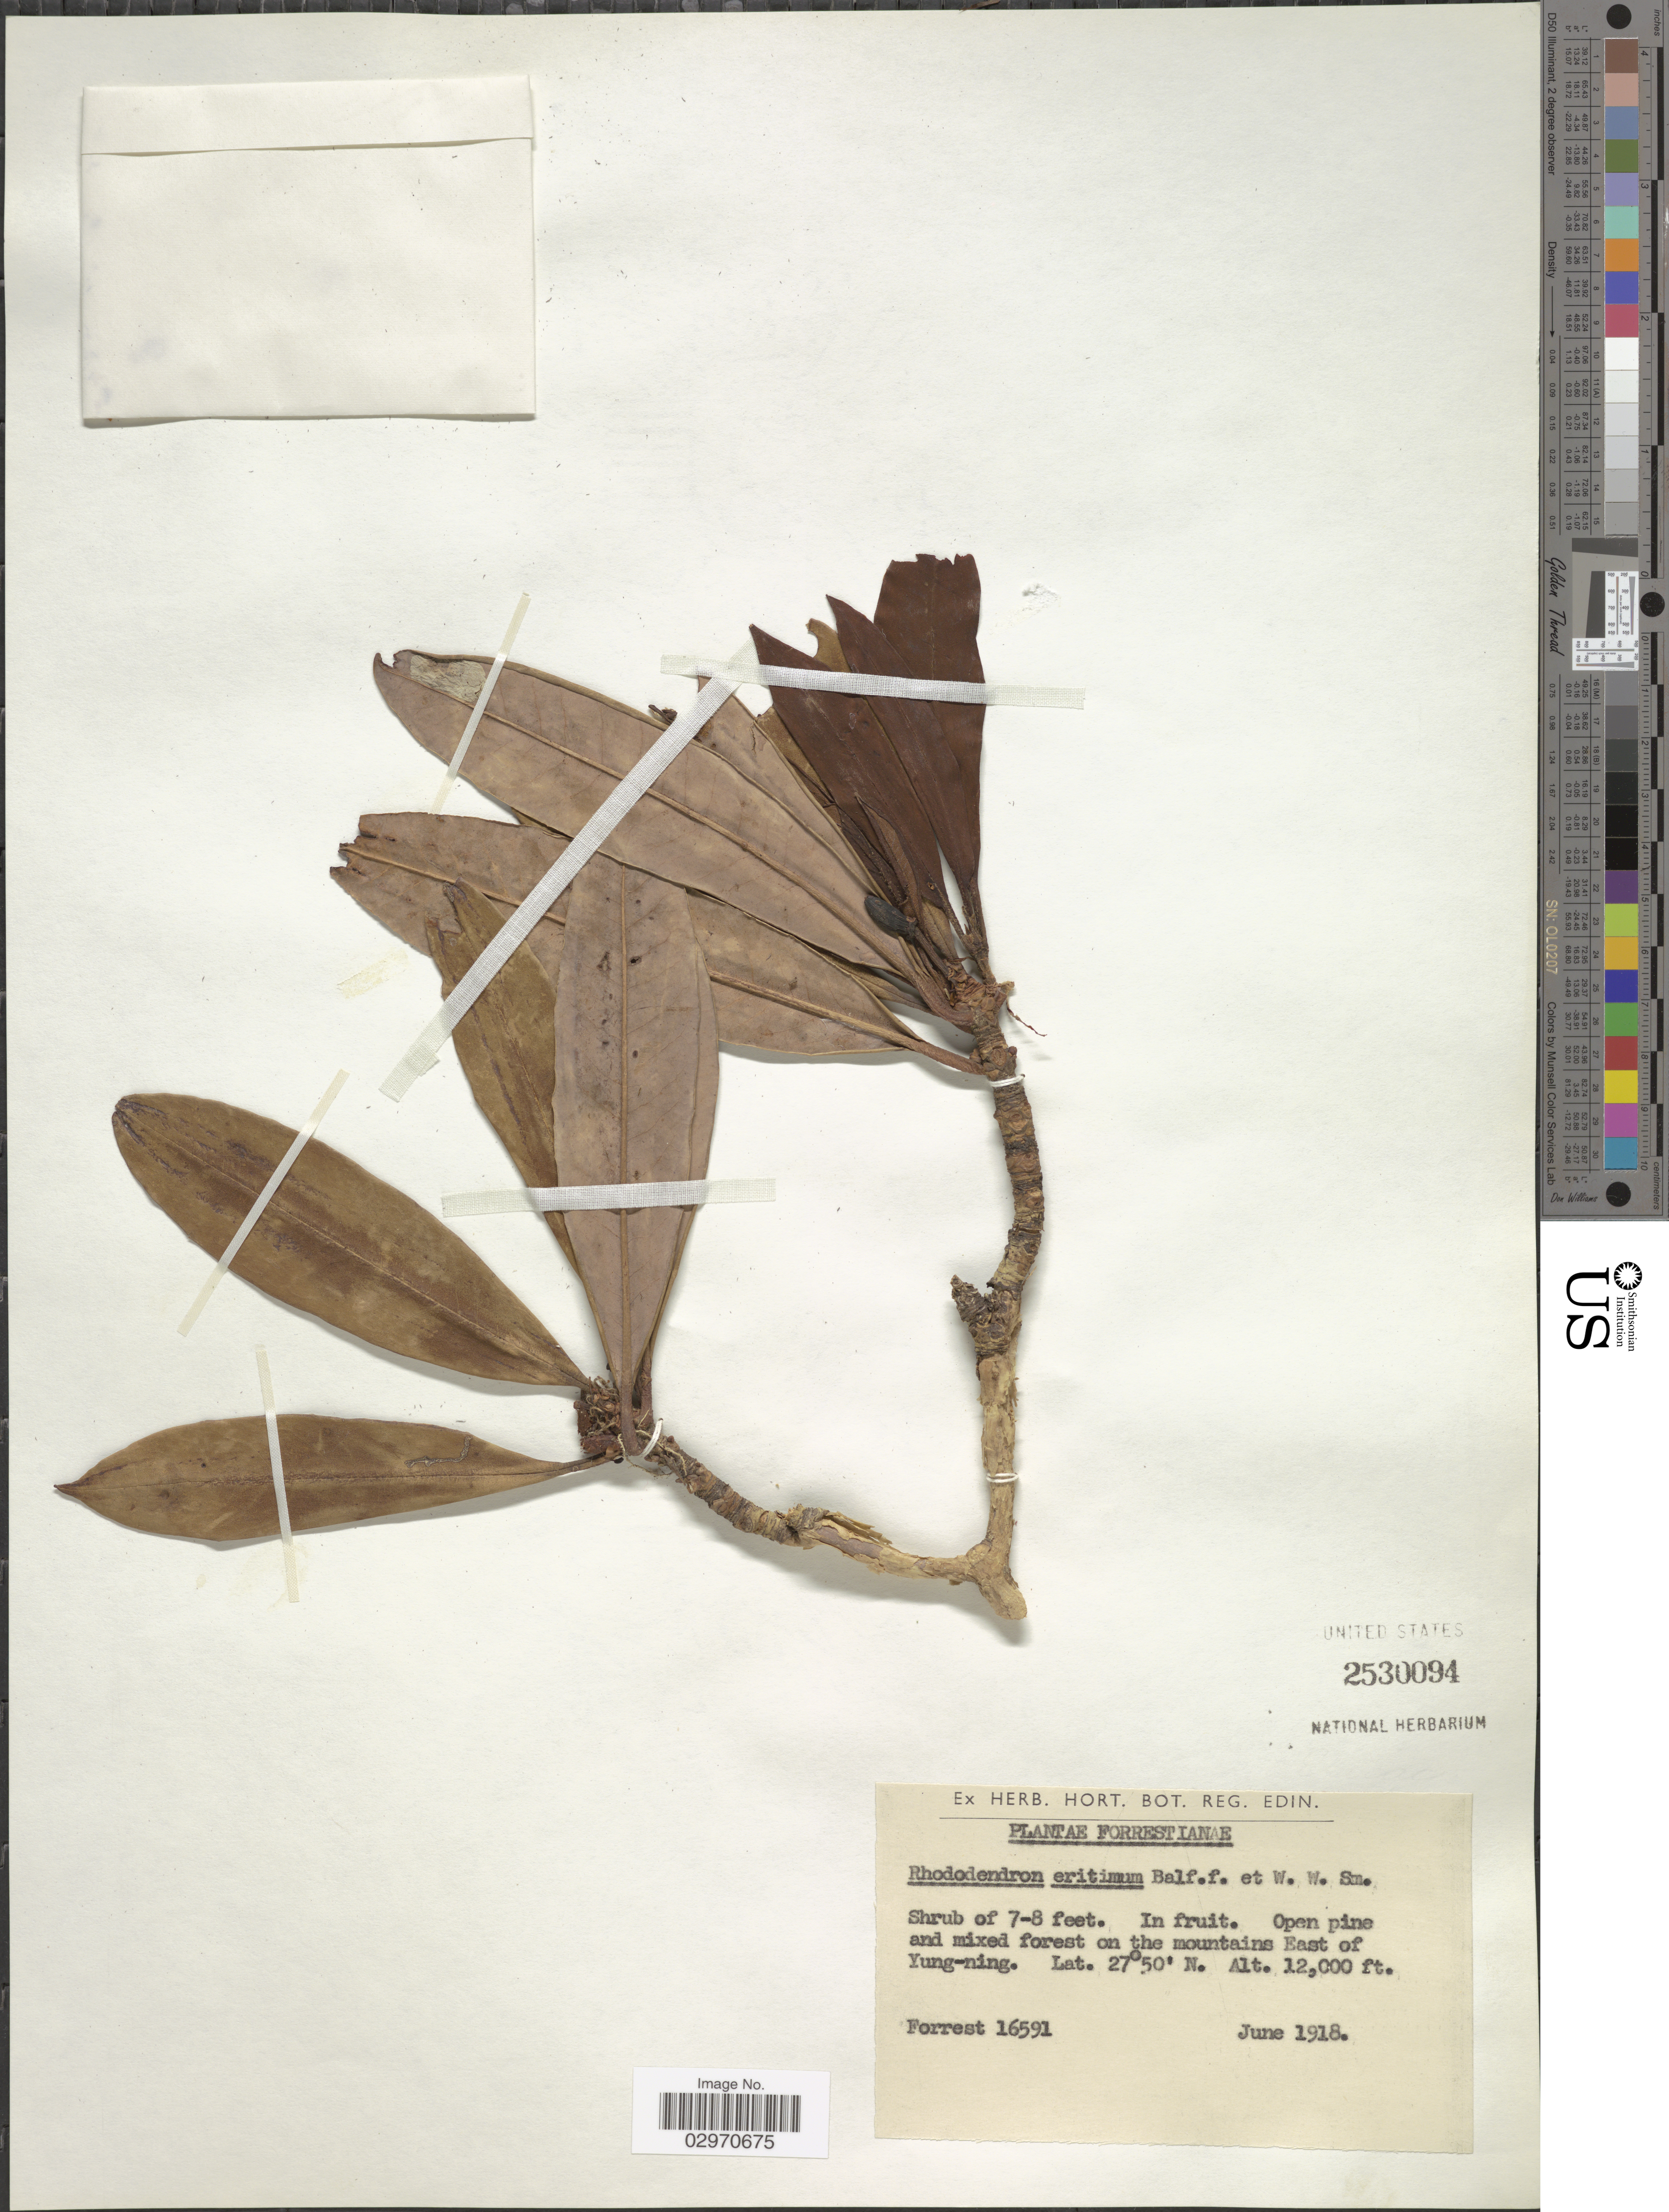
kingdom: Plantae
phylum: Tracheophyta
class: Magnoliopsida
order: Ericales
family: Ericaceae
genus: Rhododendron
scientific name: Rhododendron eritimum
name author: Balf. f. & W.W. Sm.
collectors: -. Forrest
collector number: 16591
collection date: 1918-06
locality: On the mountains East of Yung-ning.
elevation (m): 3658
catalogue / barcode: US 2530094